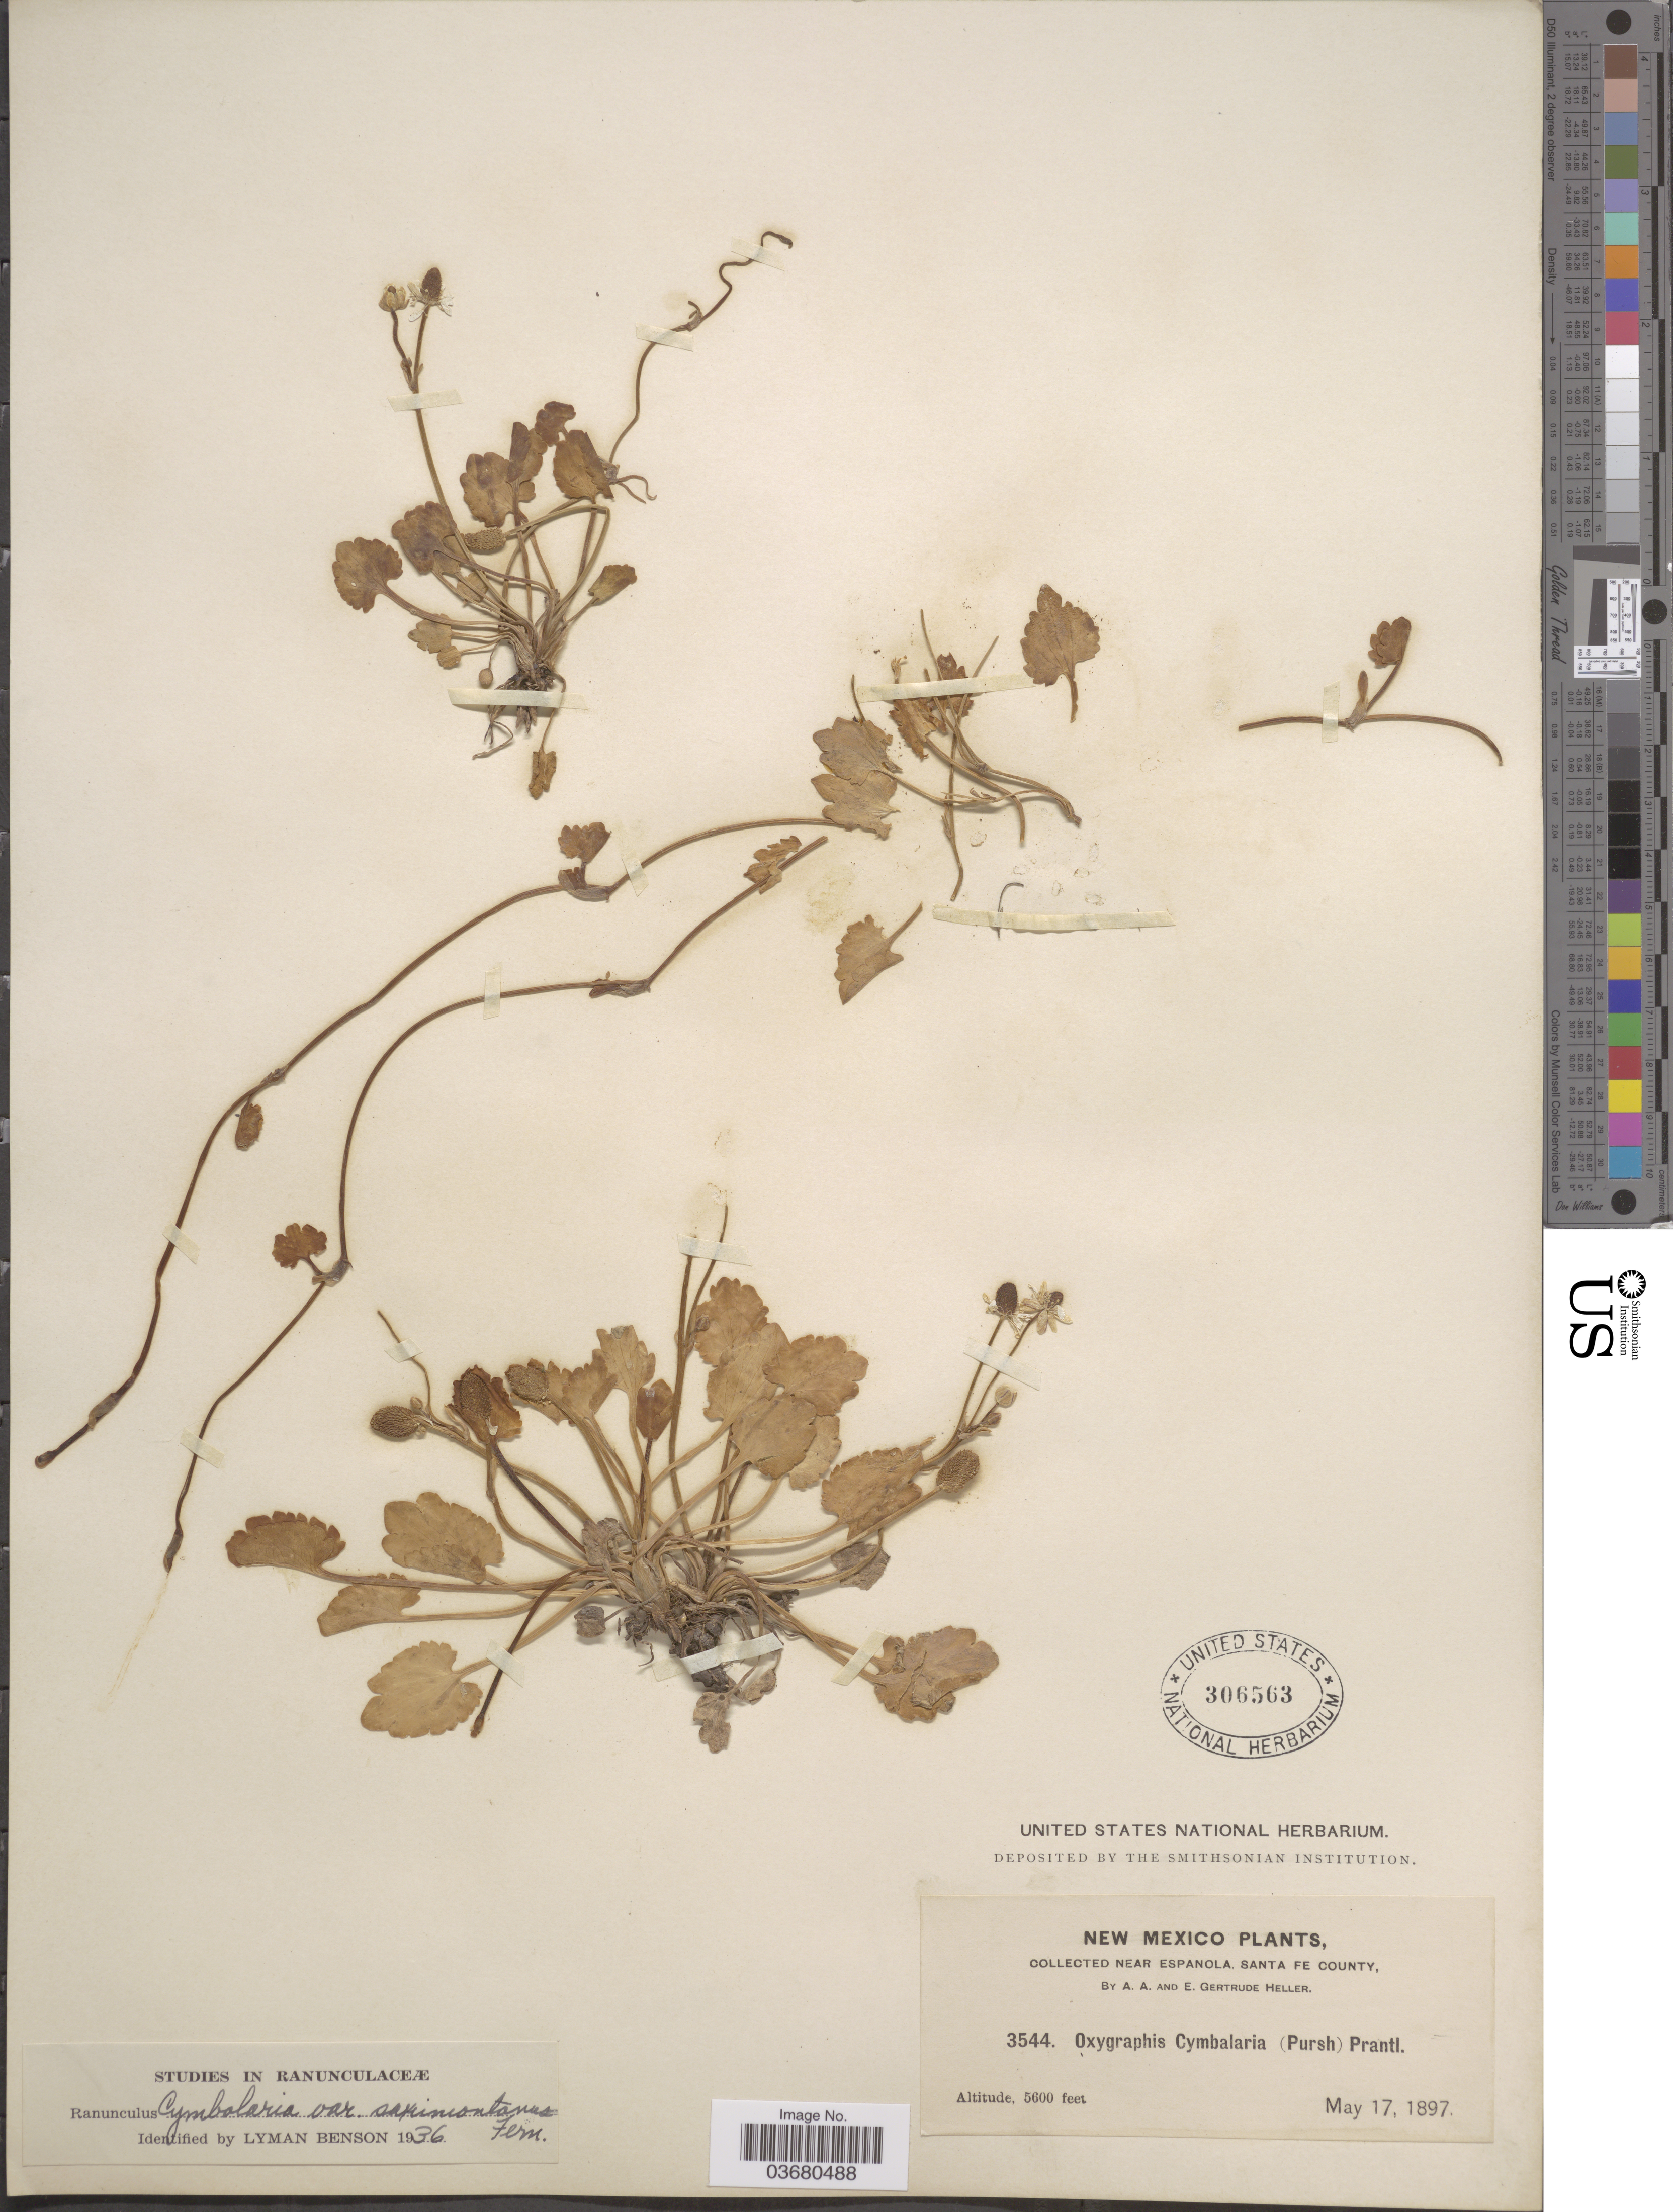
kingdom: Plantae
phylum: Tracheophyta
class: Magnoliopsida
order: Ranunculales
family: Ranunculaceae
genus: Halerpestes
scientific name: Halerpestes cymbalaria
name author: (Pursh) Greene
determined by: Strong, M. T., (US), Smithsonian Institution - National Museum of Natural History (UNITED STATES)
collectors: A. A. Heller & E. Gertrude Heller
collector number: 3544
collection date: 1897-05-17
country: United States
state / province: New Mexico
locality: Near Espanola, Santa Fe County.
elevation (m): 1707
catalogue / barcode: US 306563